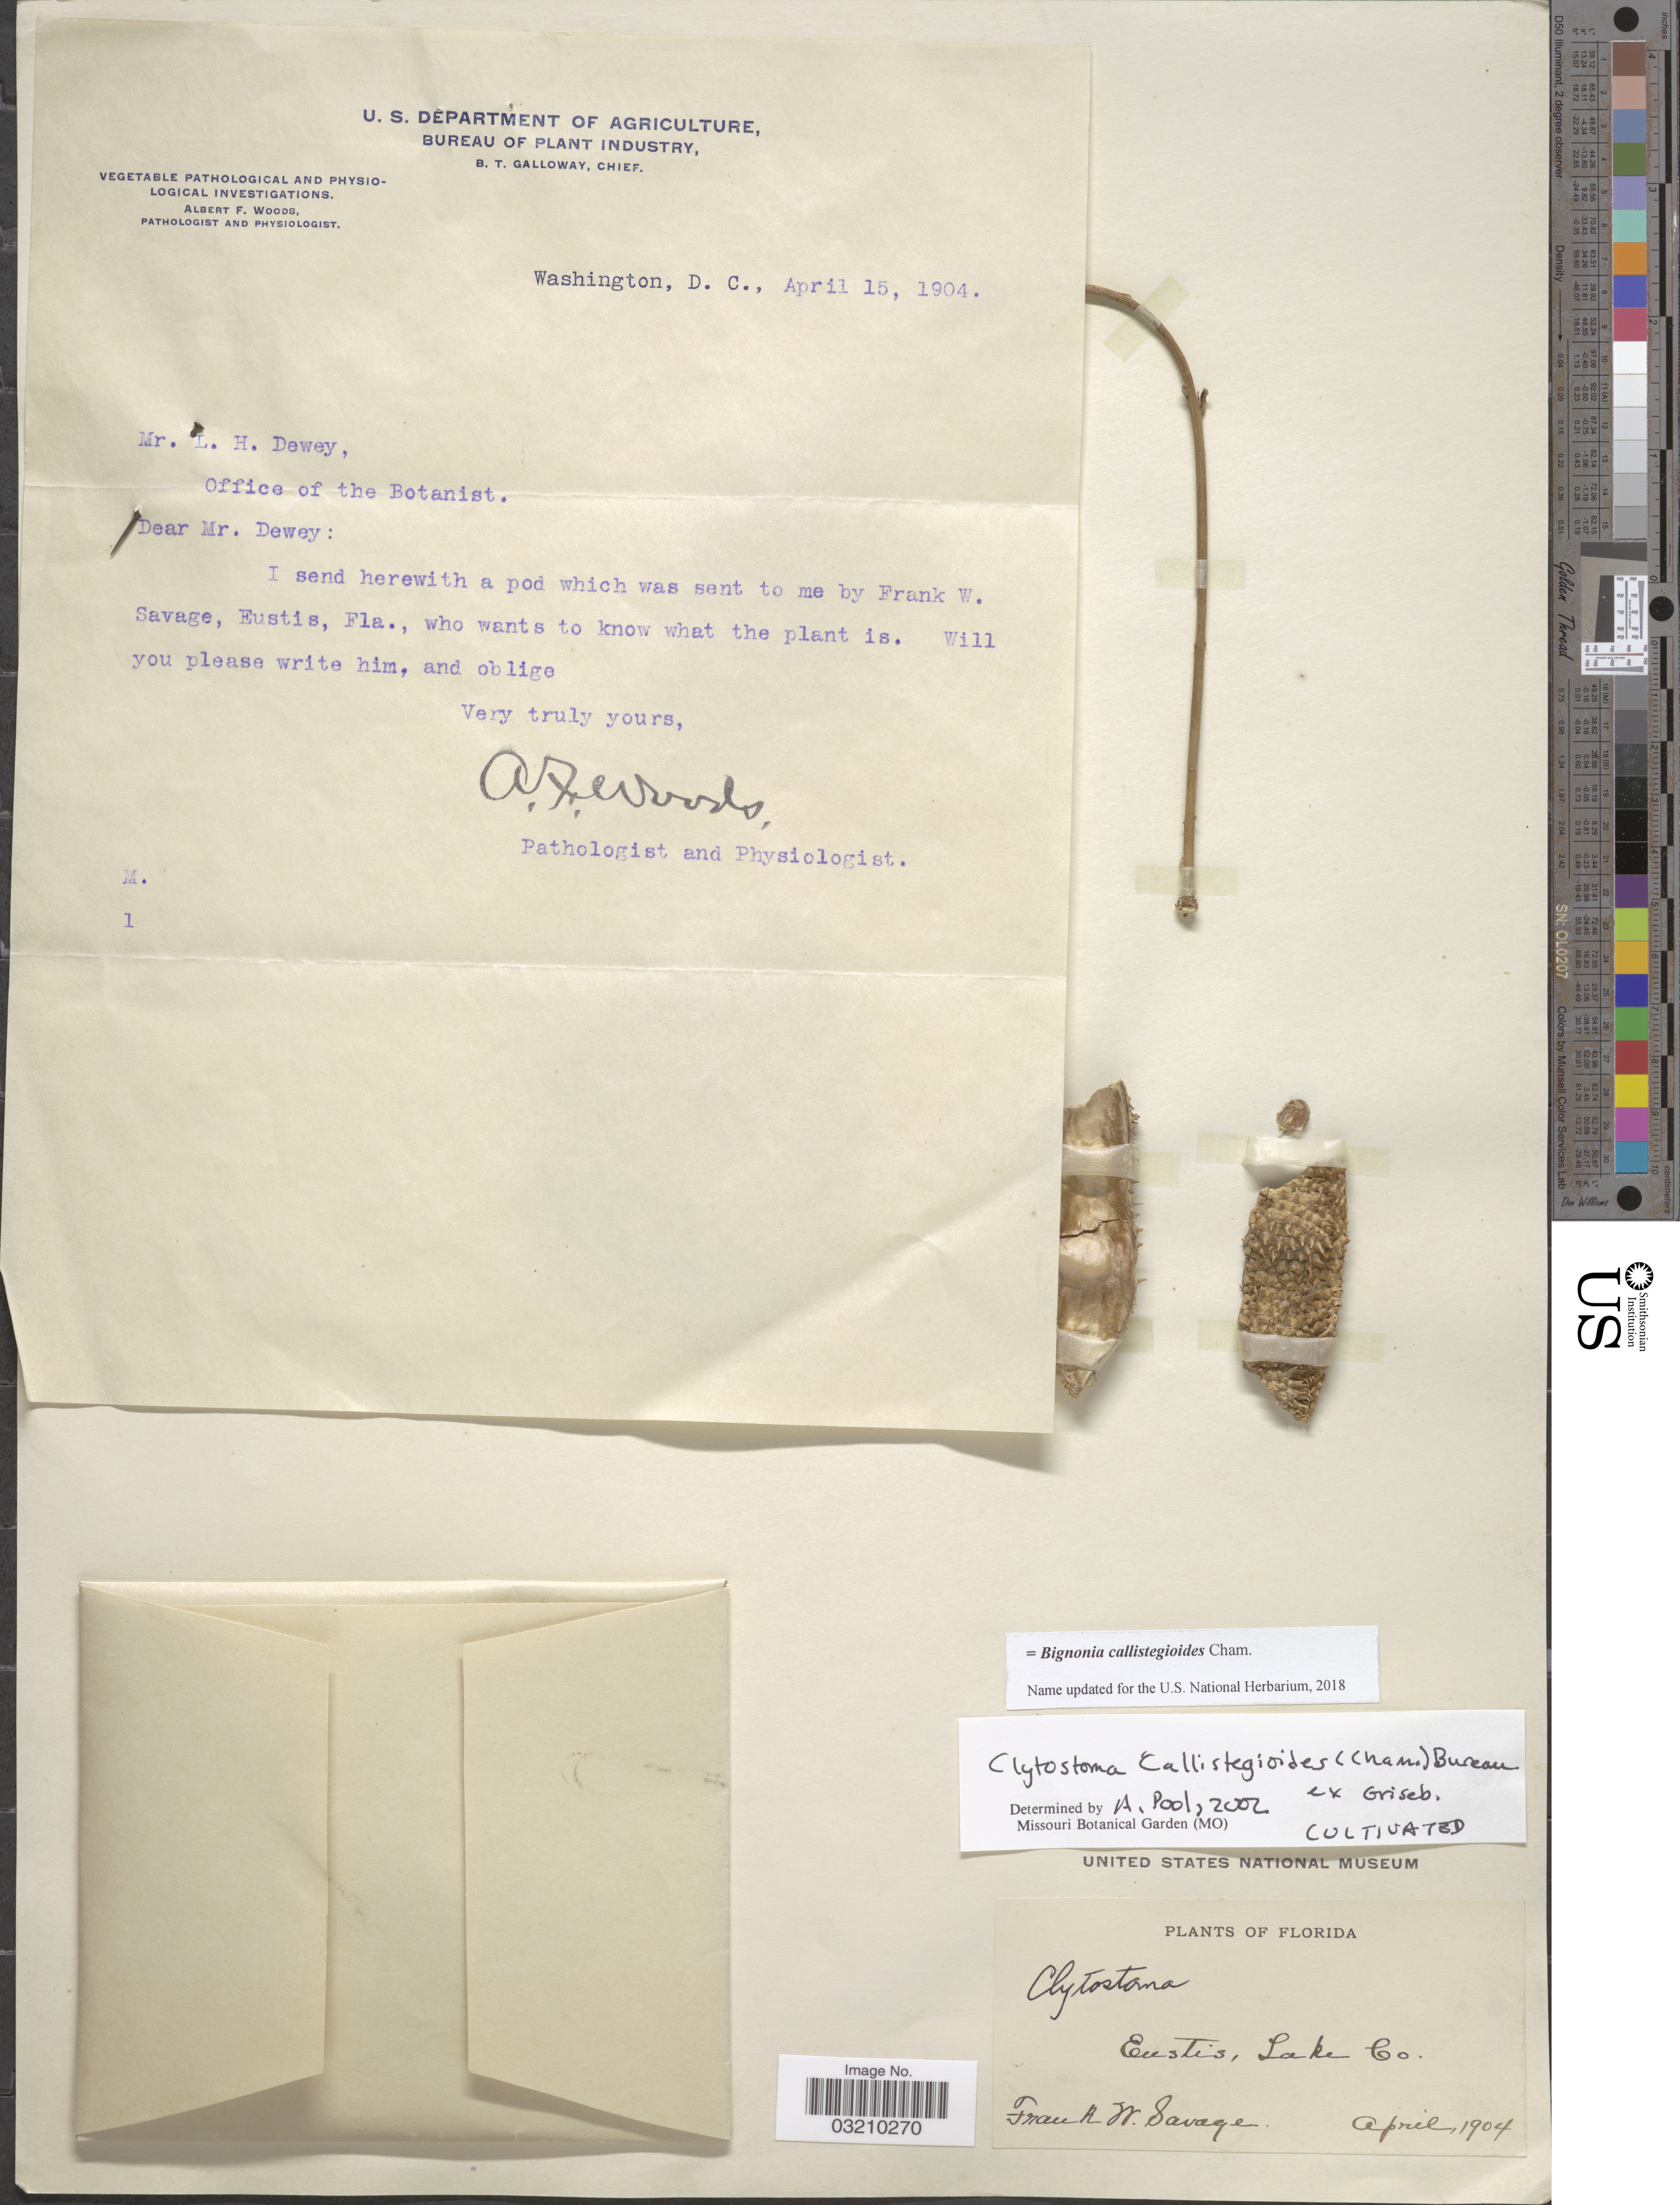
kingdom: Plantae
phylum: Tracheophyta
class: Magnoliopsida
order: Lamiales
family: Bignoniaceae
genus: Bignonia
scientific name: Bignonia callistegioides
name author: Cham.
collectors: F. Savage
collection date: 1904-04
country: United States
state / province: Florida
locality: Eustis, Lake Co.